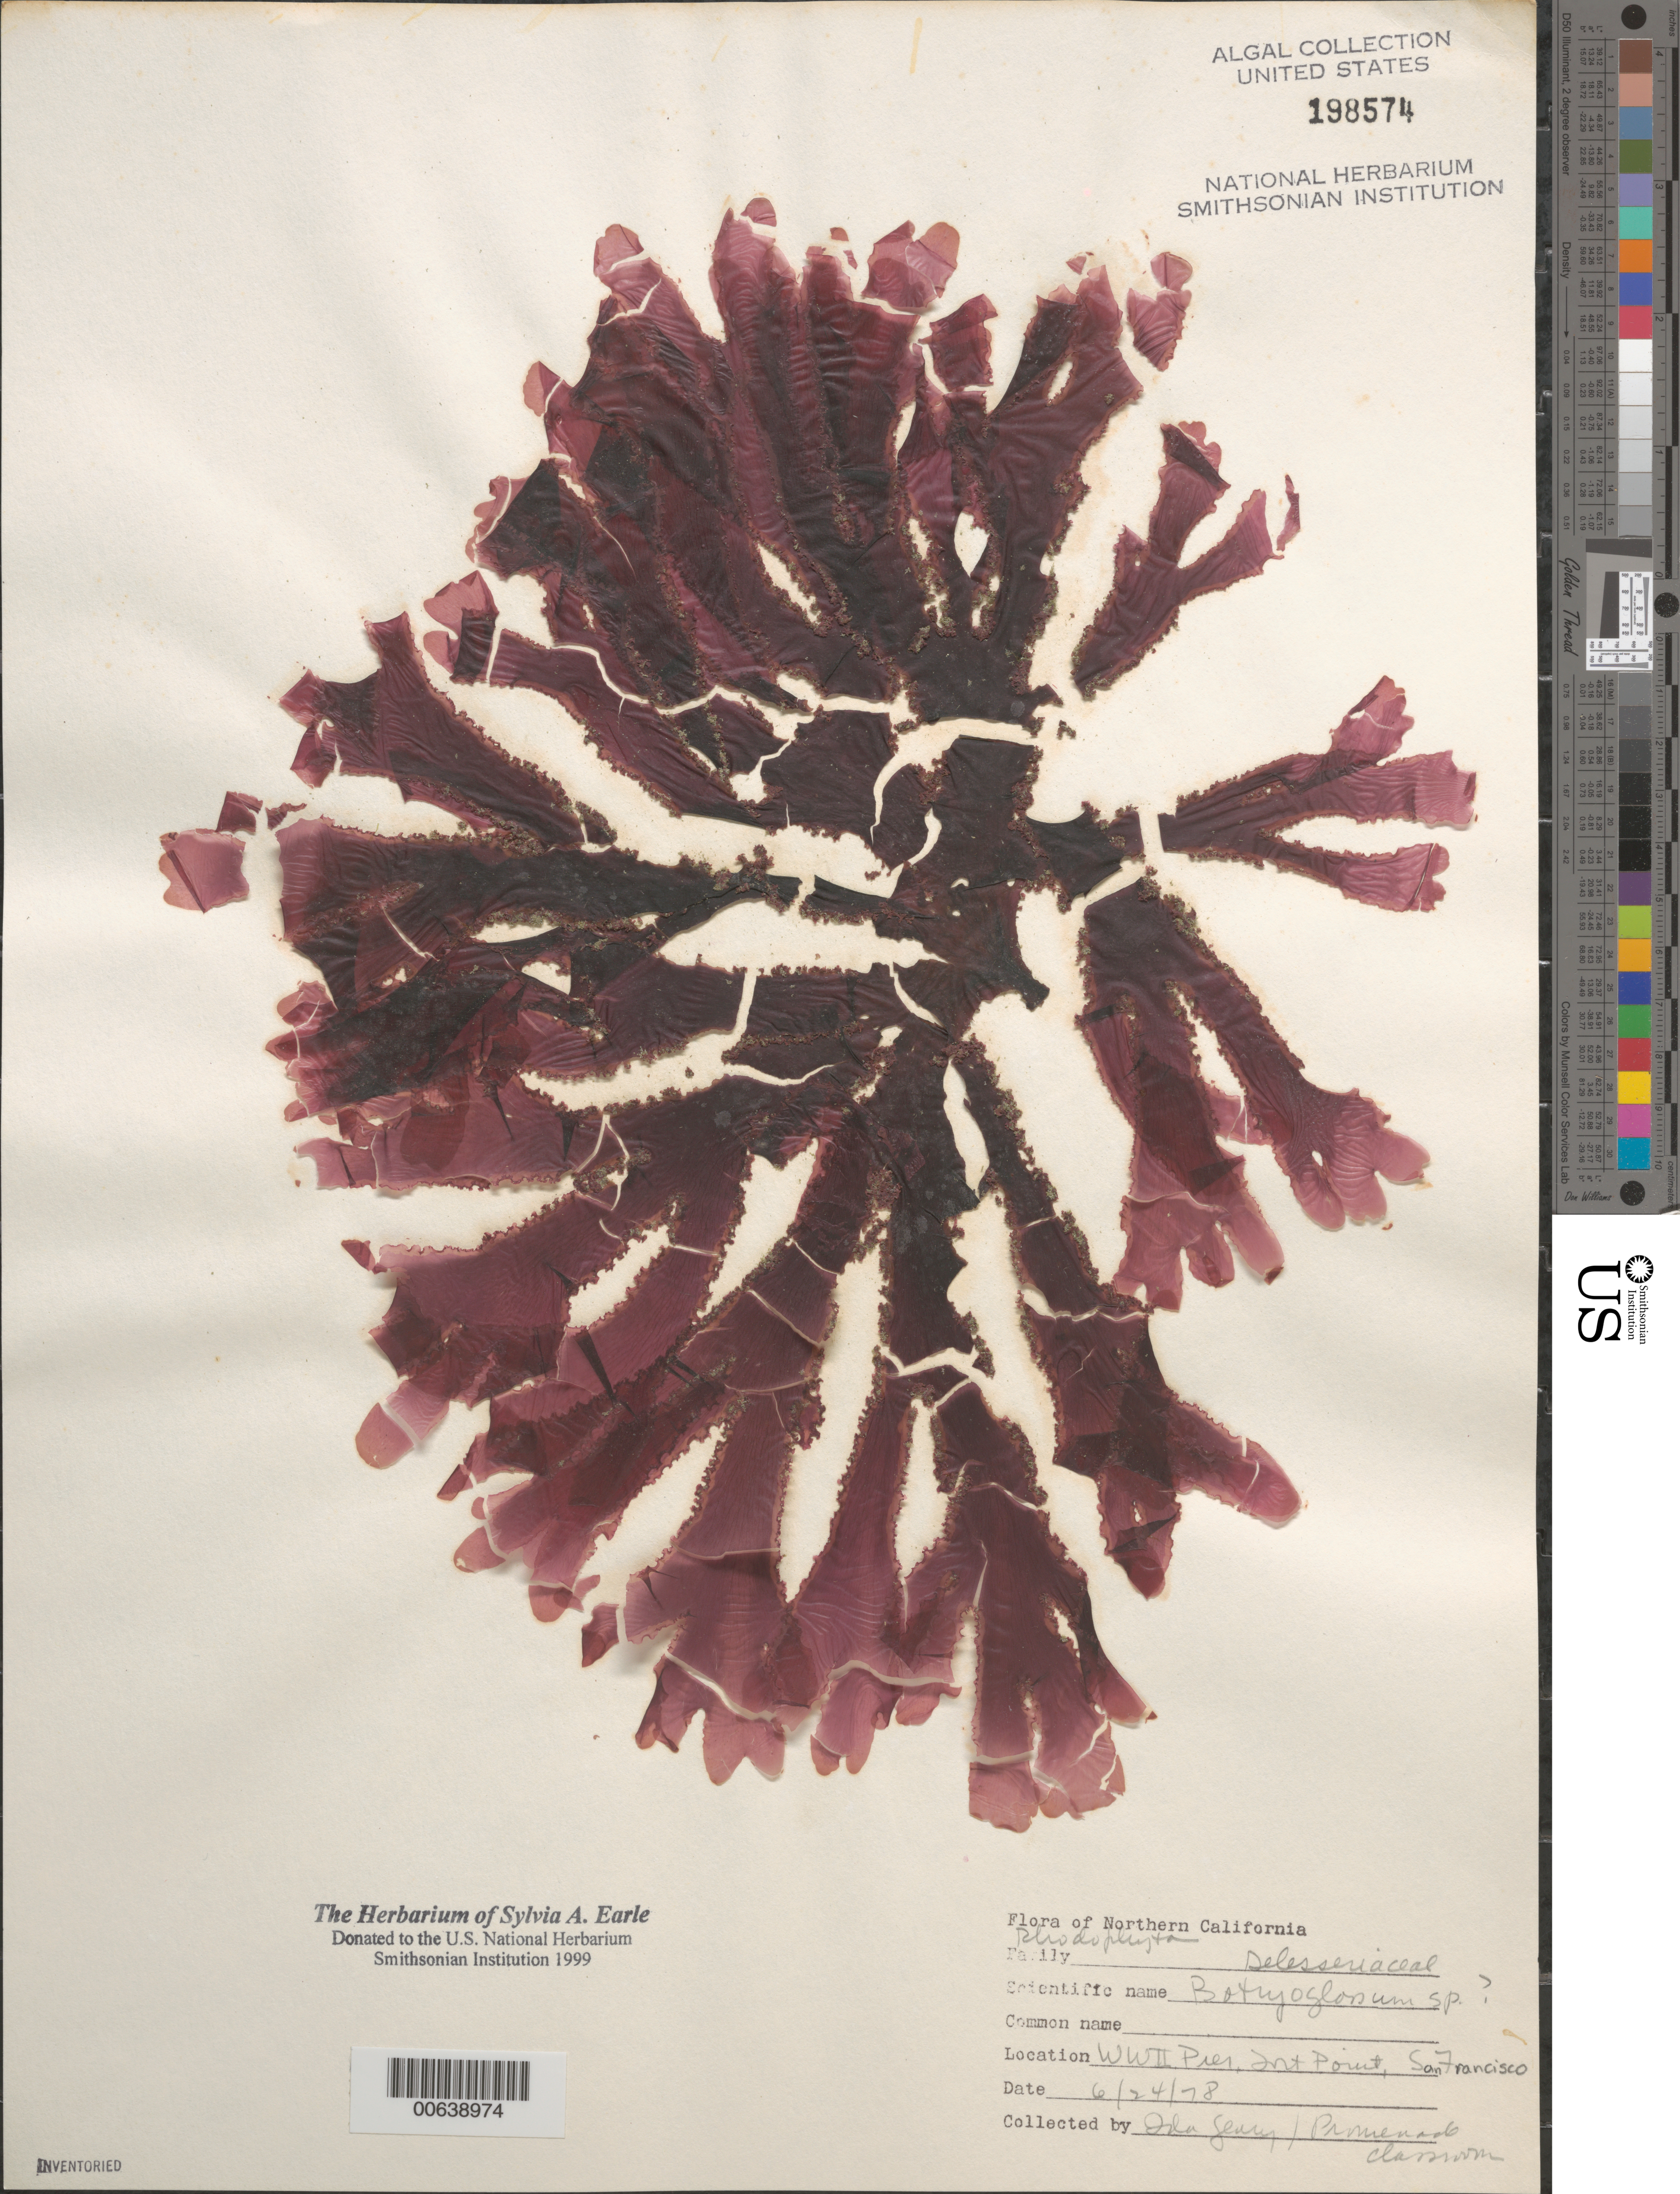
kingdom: Plantae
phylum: Rhodophyta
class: Florideophyceae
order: Ceramiales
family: Delesseriaceae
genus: Botryoglossum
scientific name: Botryoglossum sp.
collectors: I. Geary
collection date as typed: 24 Jun 1978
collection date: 1978-06-24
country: United States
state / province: California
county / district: San Francisco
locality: San Francisco, Fort Point, World War II Pier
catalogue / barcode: US 198574